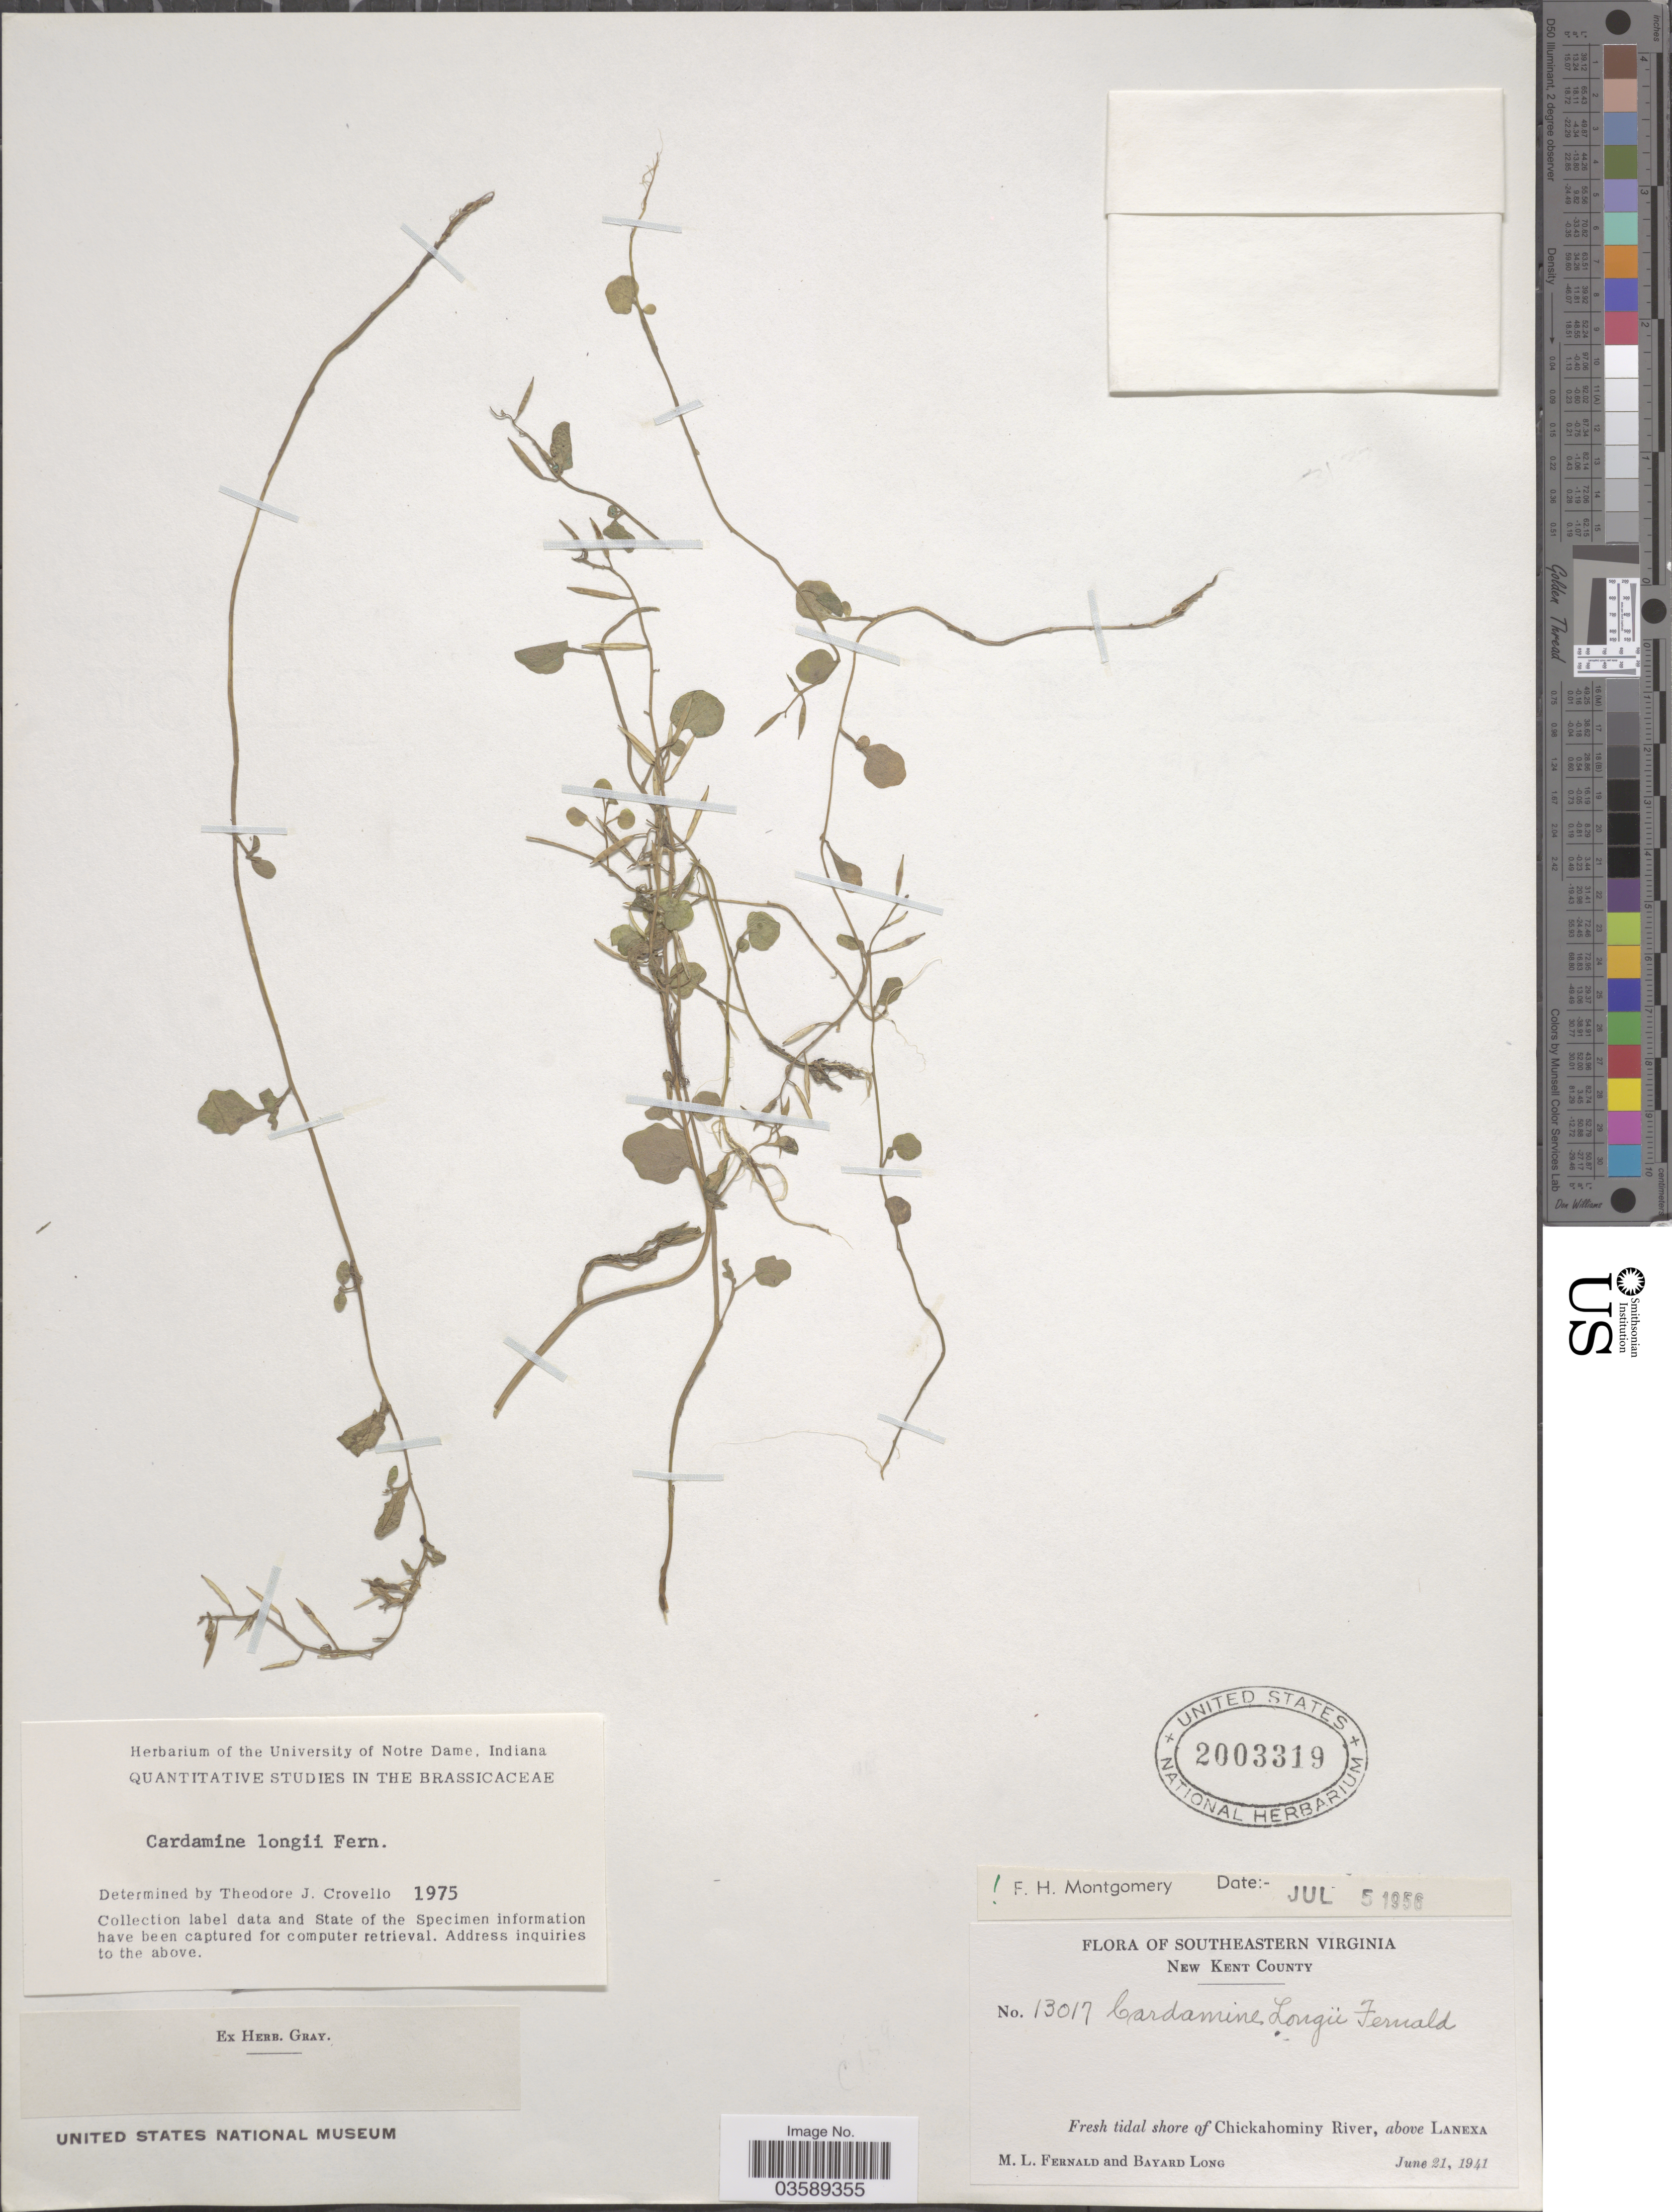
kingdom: Plantae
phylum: Tracheophyta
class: Magnoliopsida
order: Brassicales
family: Brassicaceae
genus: Cardamine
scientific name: Cardamine longii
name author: Fernald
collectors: M. L. Fernald & B. H. Long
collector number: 13017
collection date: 1941-06-21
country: United States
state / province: Virginia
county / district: New Kent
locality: Southeastern Virginia. New Kent County. Chickahominy River, above Lanexa.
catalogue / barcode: US 2003319